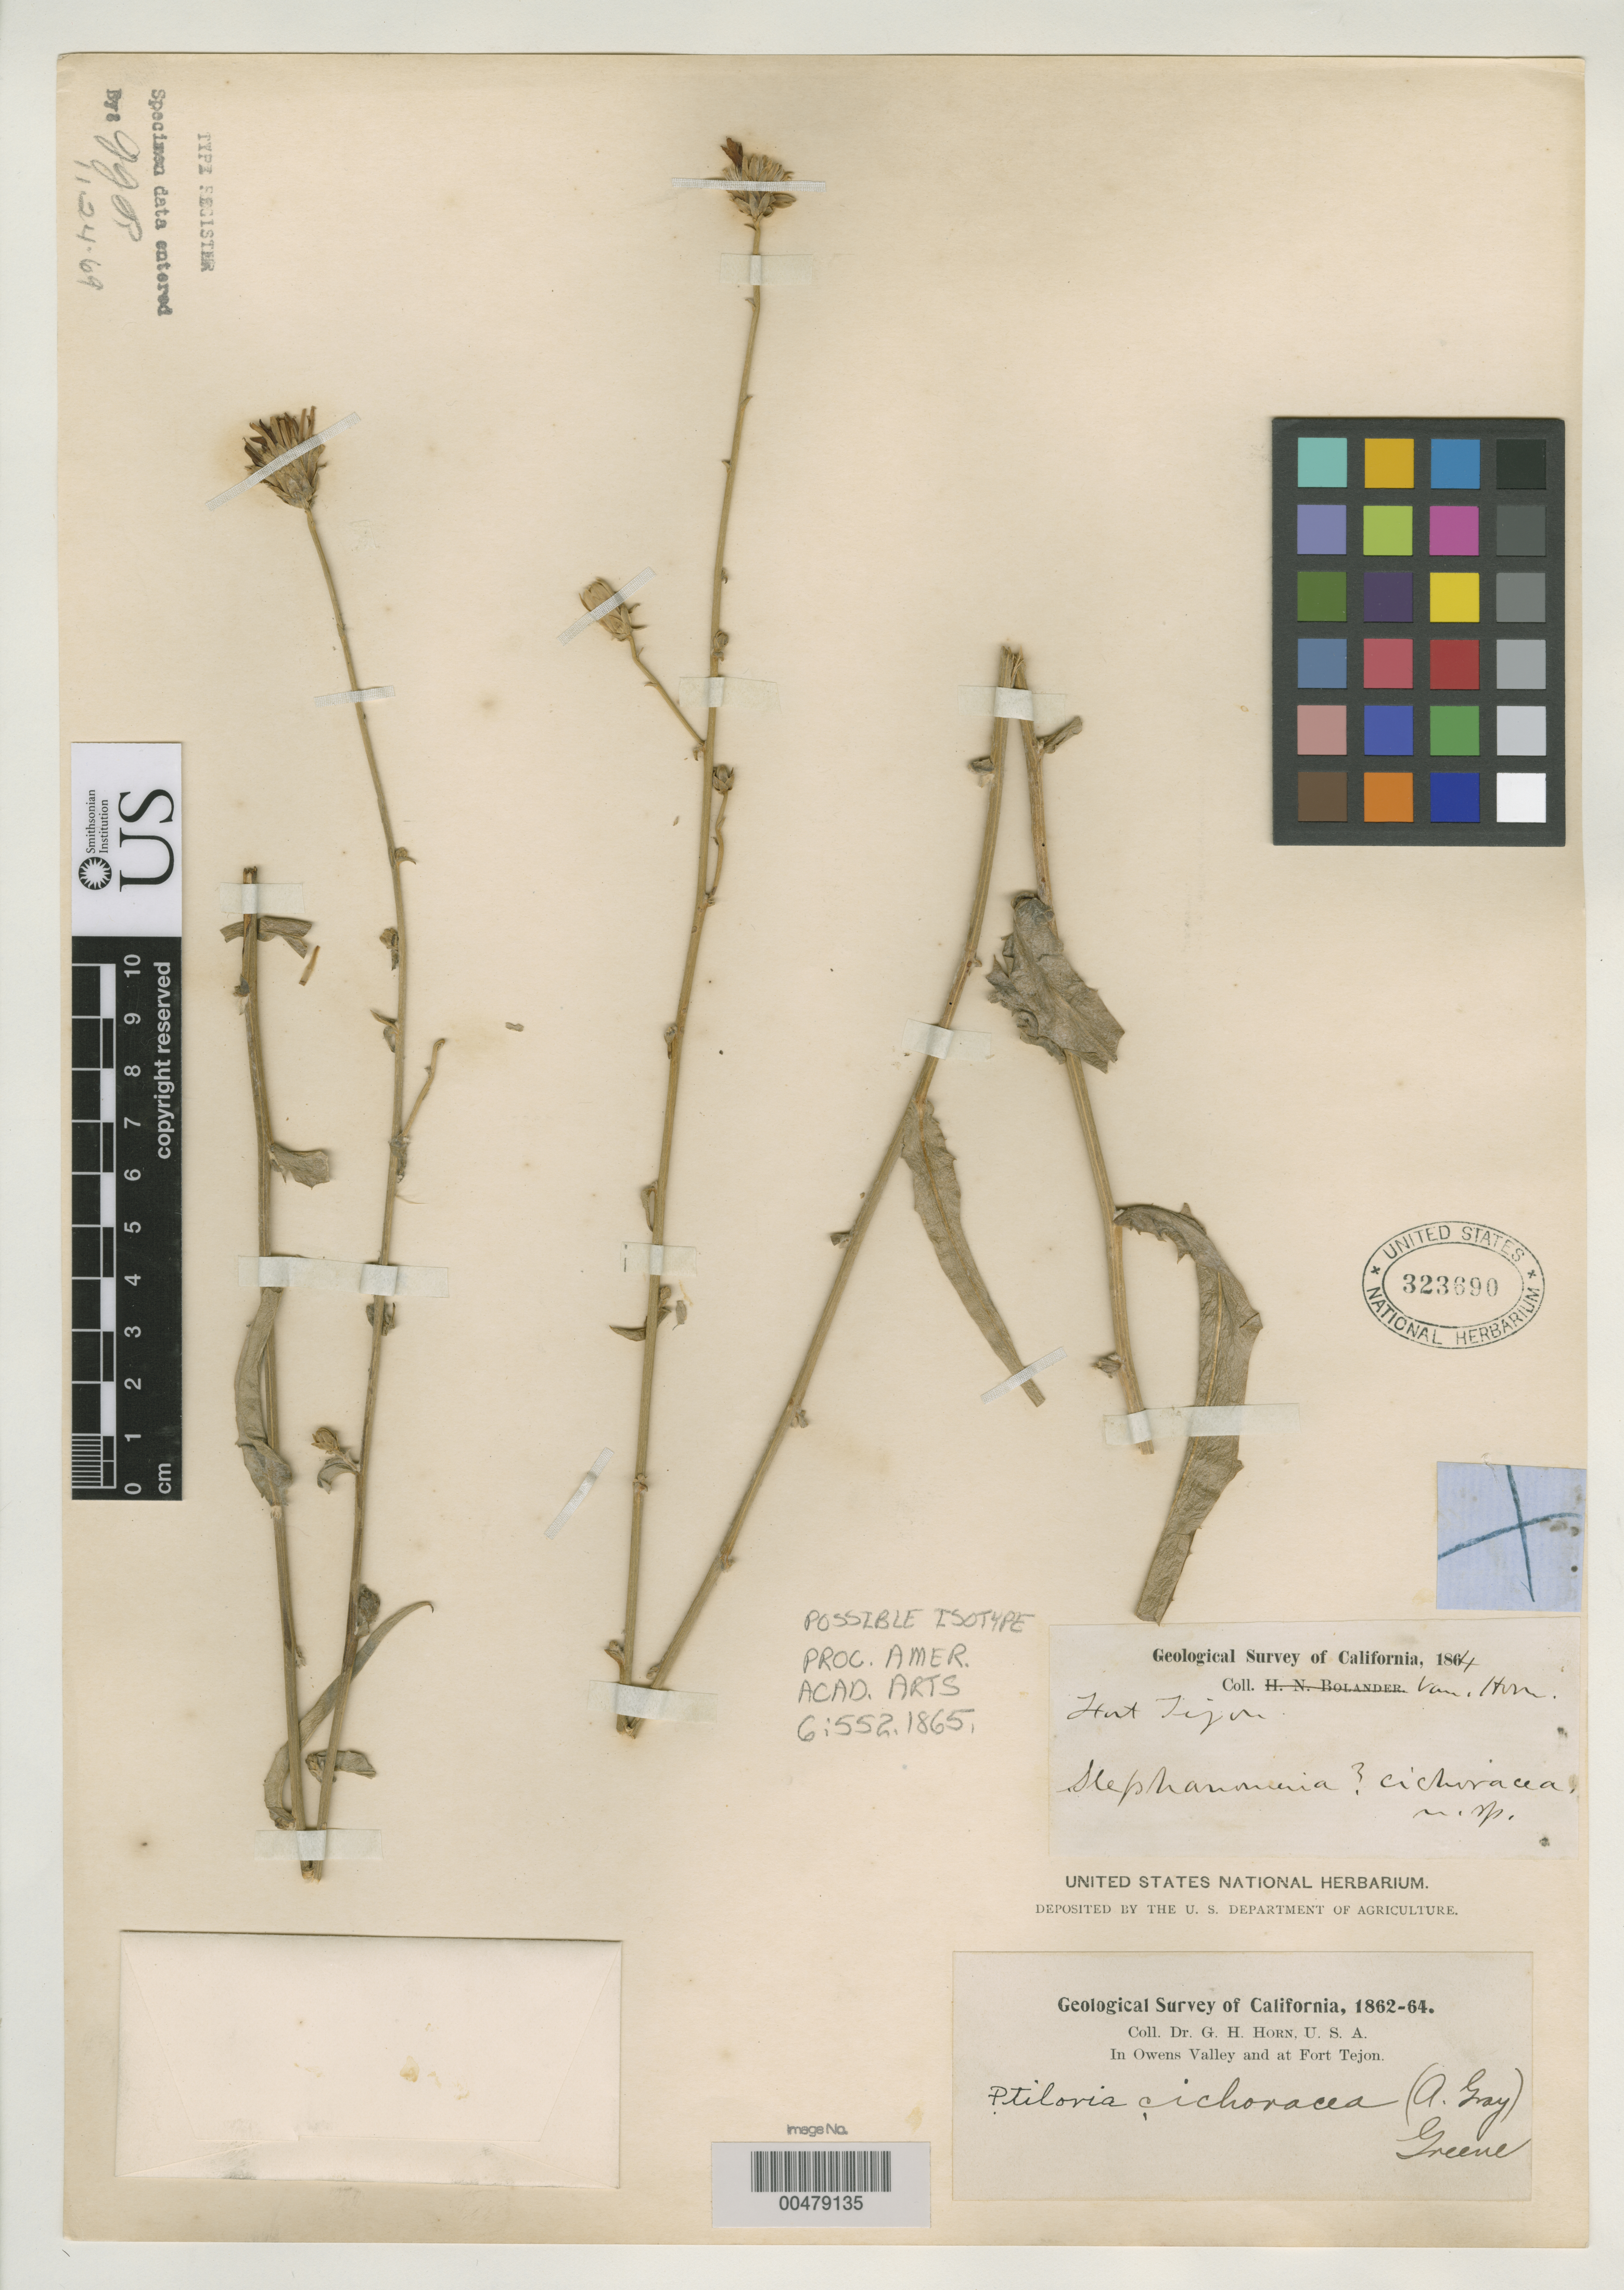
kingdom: Plantae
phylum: Tracheophyta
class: Magnoliopsida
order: Asterales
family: Asteraceae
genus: Stephanomeria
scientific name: Stephanomeria cichoriacea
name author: A. Gray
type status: Possible Isotype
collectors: G. Horn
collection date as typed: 1864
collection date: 1864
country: United States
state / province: California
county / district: Kern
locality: Fort Tejon.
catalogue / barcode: US 323690